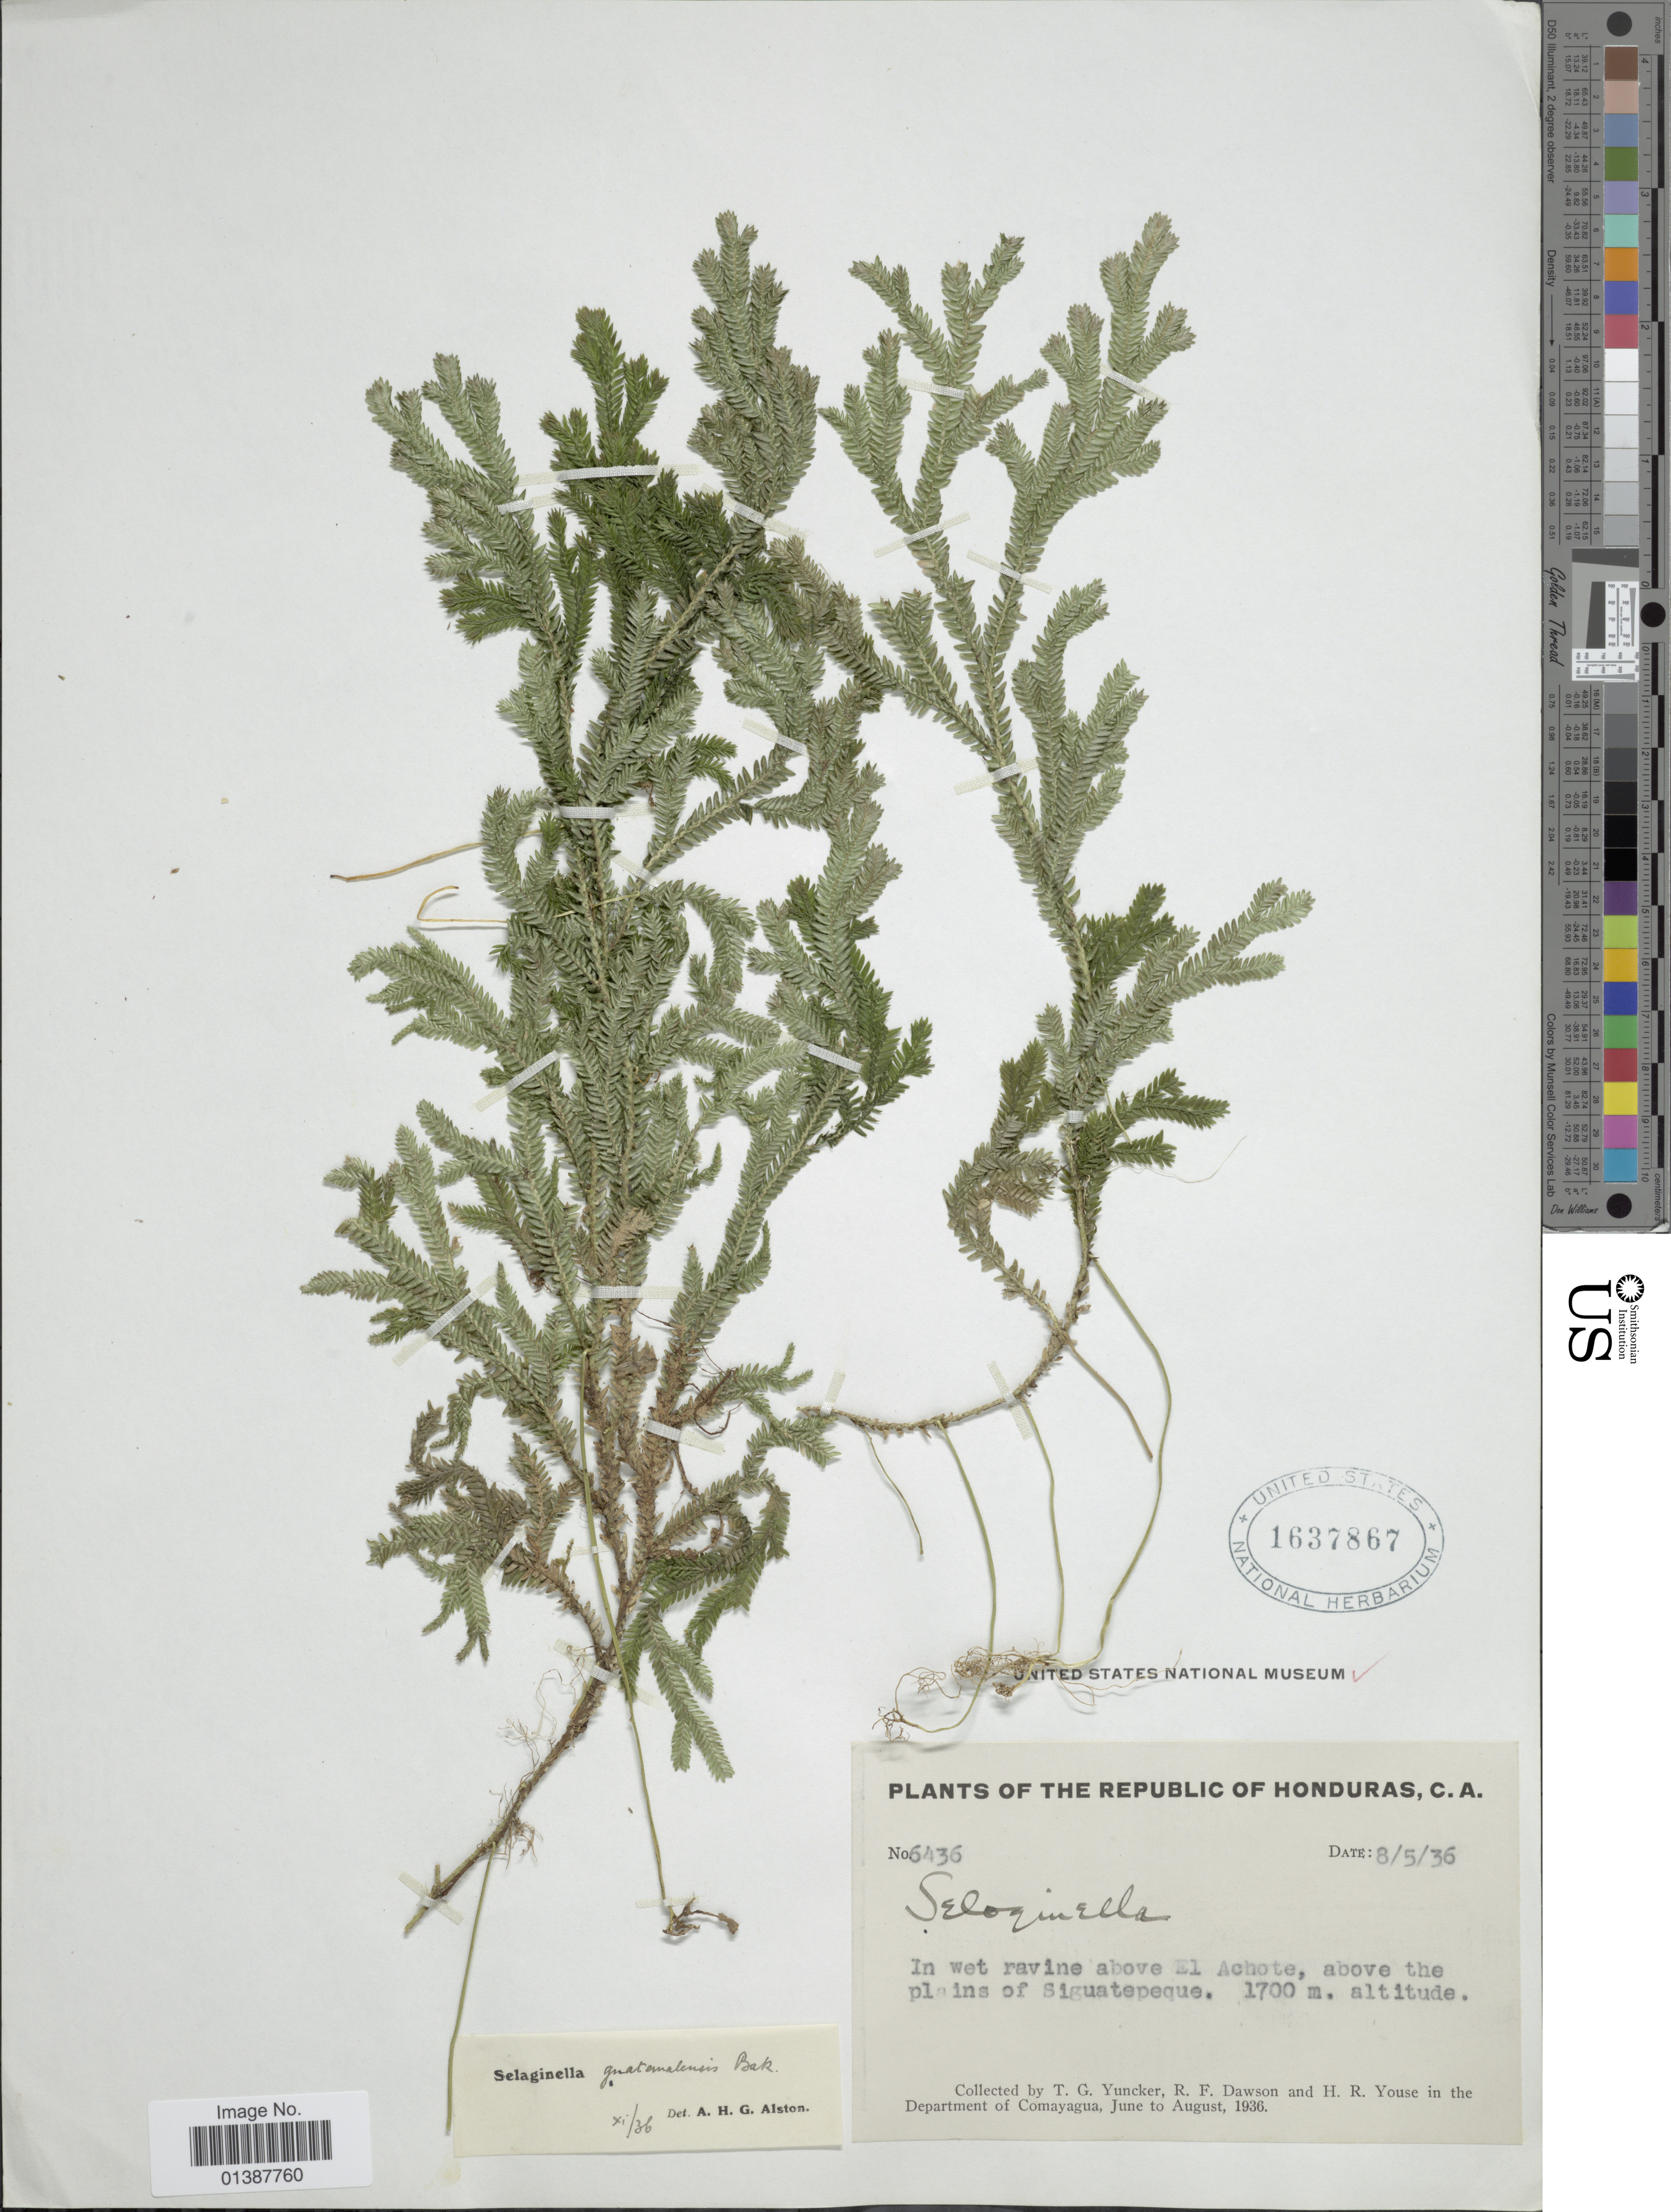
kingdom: Plantae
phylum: Tracheophyta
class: Lycopodiopsida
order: Selaginellales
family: Selaginellaceae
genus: Selaginella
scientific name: Selaginella guatemalensis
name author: Baker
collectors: T. G. Yuncker, R. F. Dawson & H. Youse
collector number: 6436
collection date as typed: Transcribed d/m/y: 5/8/36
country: Honduras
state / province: Comayagua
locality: The republic of Honduras, In wet ravine above El Achote, above the plains of Siguatepeque, Department of Comayagua.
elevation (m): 1700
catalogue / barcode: US 1637867